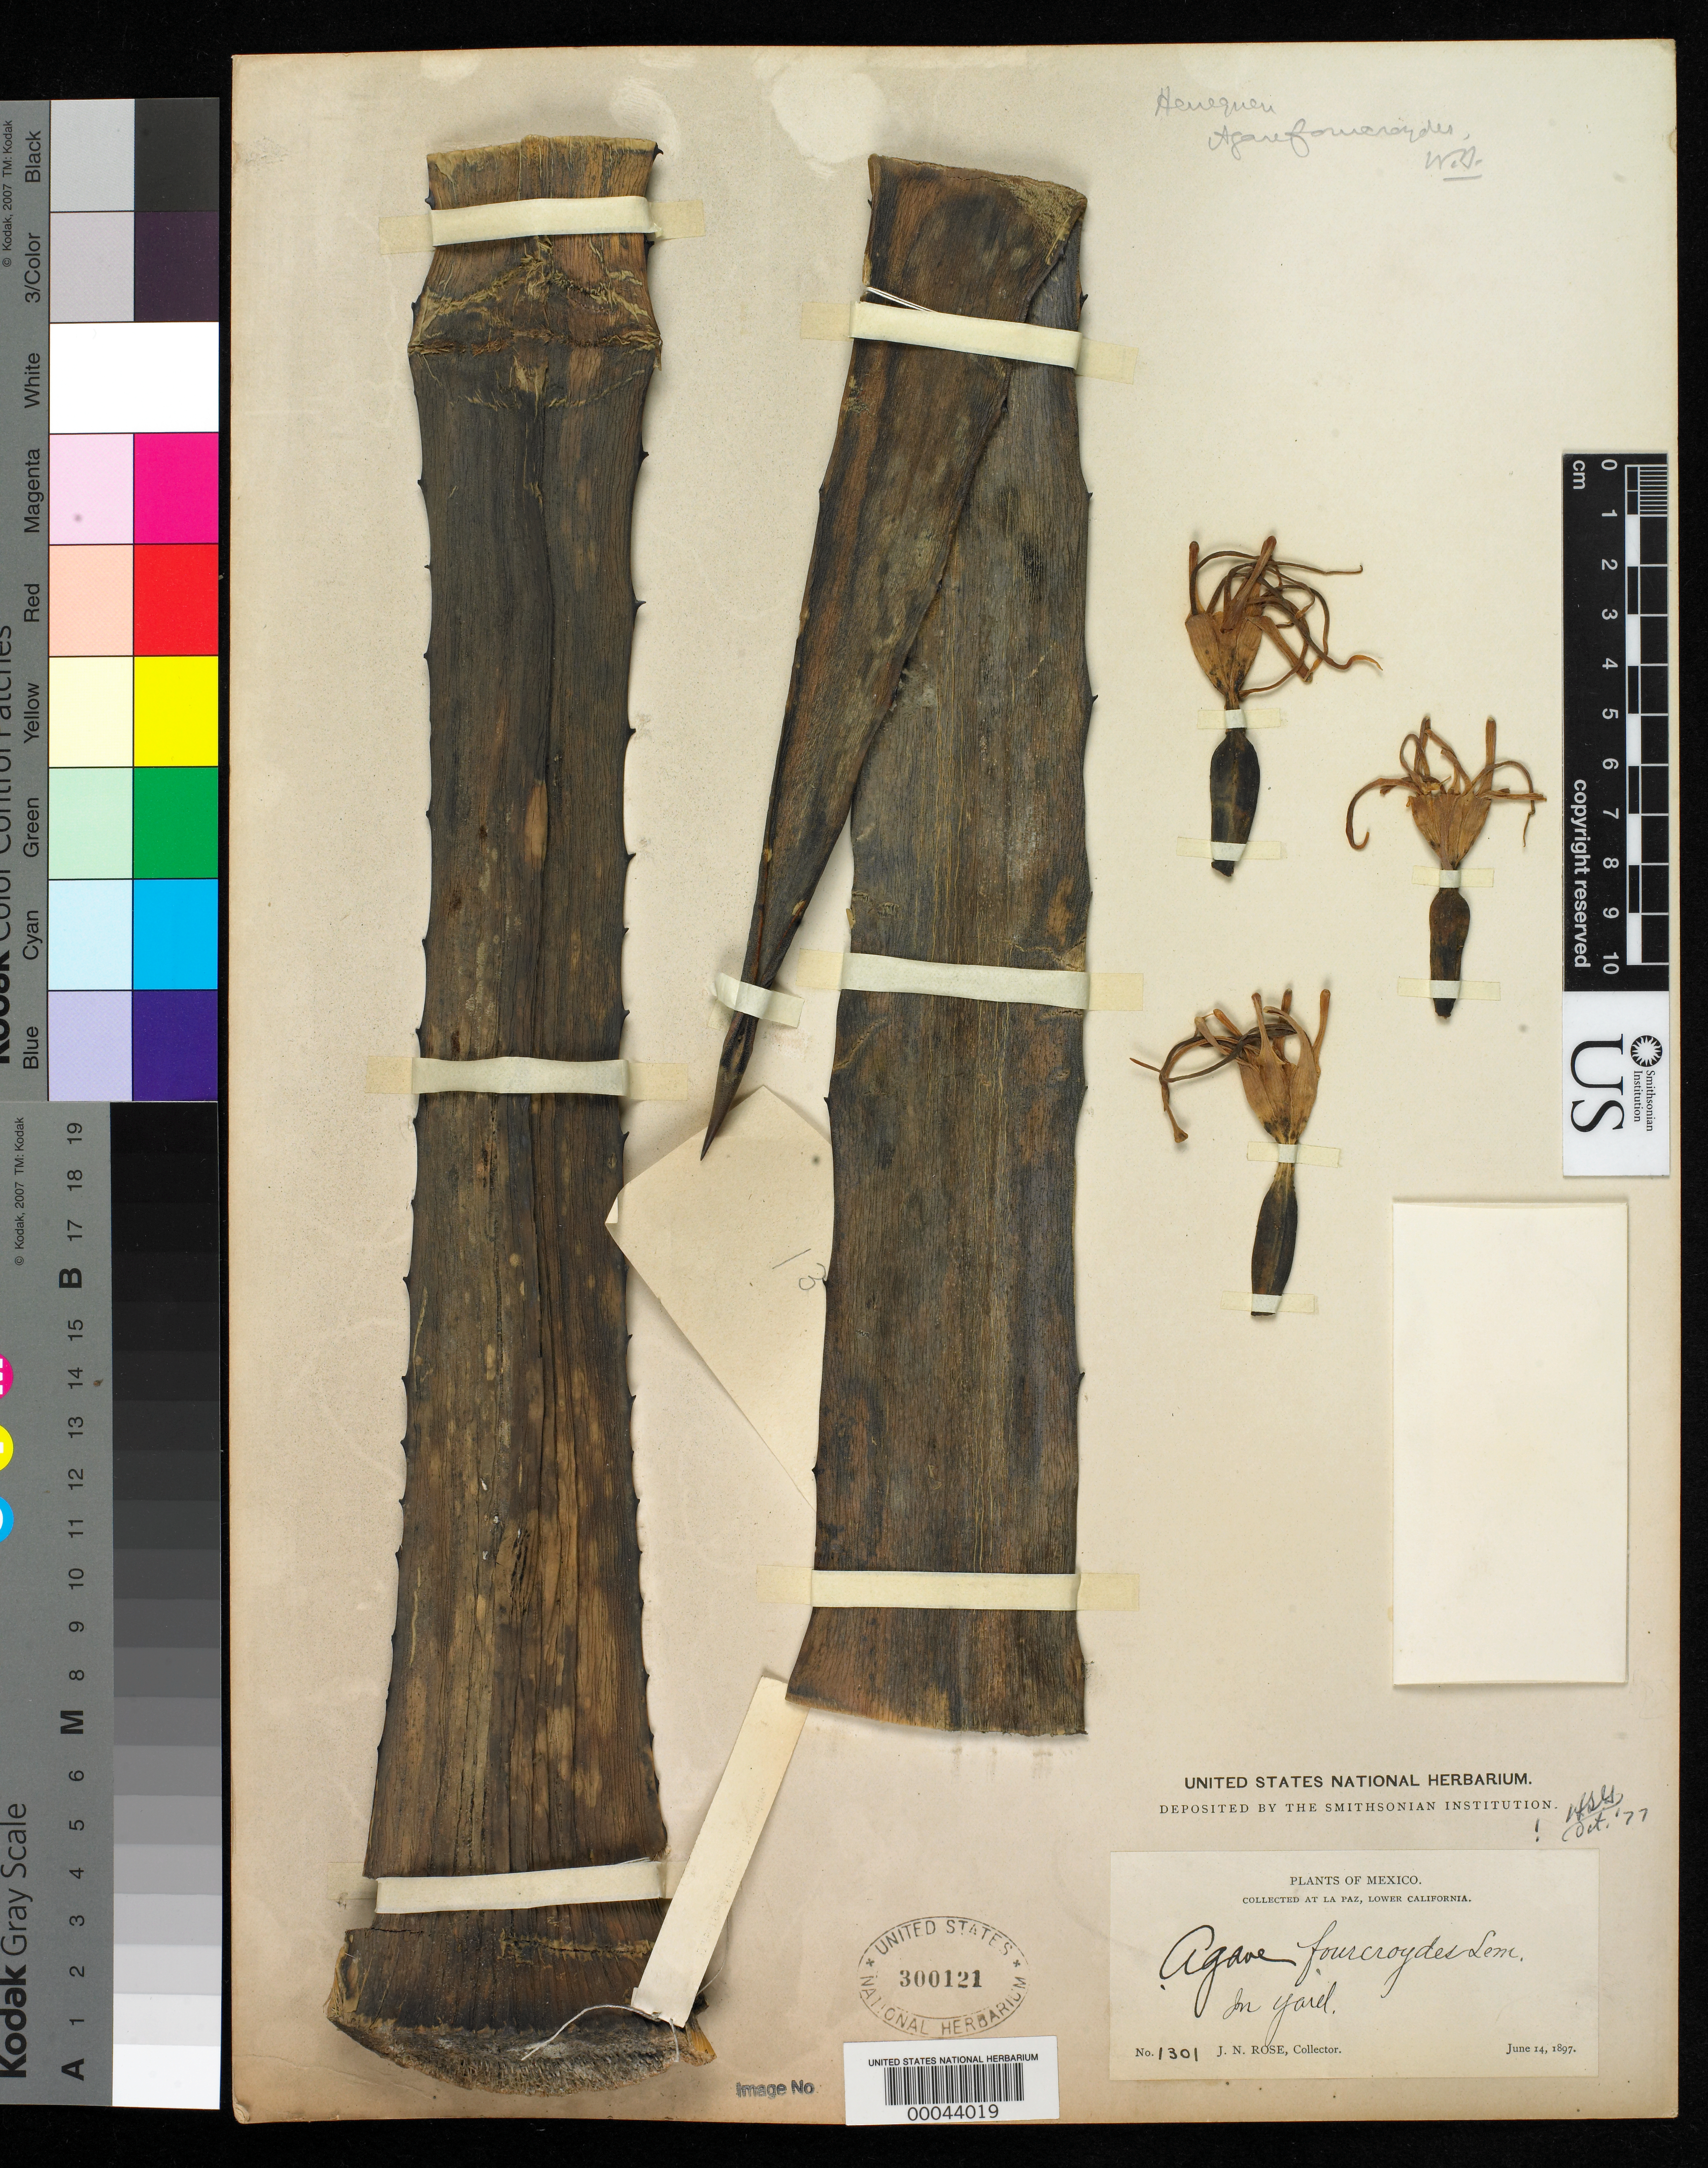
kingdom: Plantae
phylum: Tracheophyta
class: Liliopsida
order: Asparagales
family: Asparagaceae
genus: Agave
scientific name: Agave fourcroydes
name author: Lem.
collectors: J. N. Rose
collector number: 1301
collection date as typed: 14 Jun 1897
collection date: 1897-06-14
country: Mexico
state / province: Baja California Sur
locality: La Paz; in yard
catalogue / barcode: US 300121